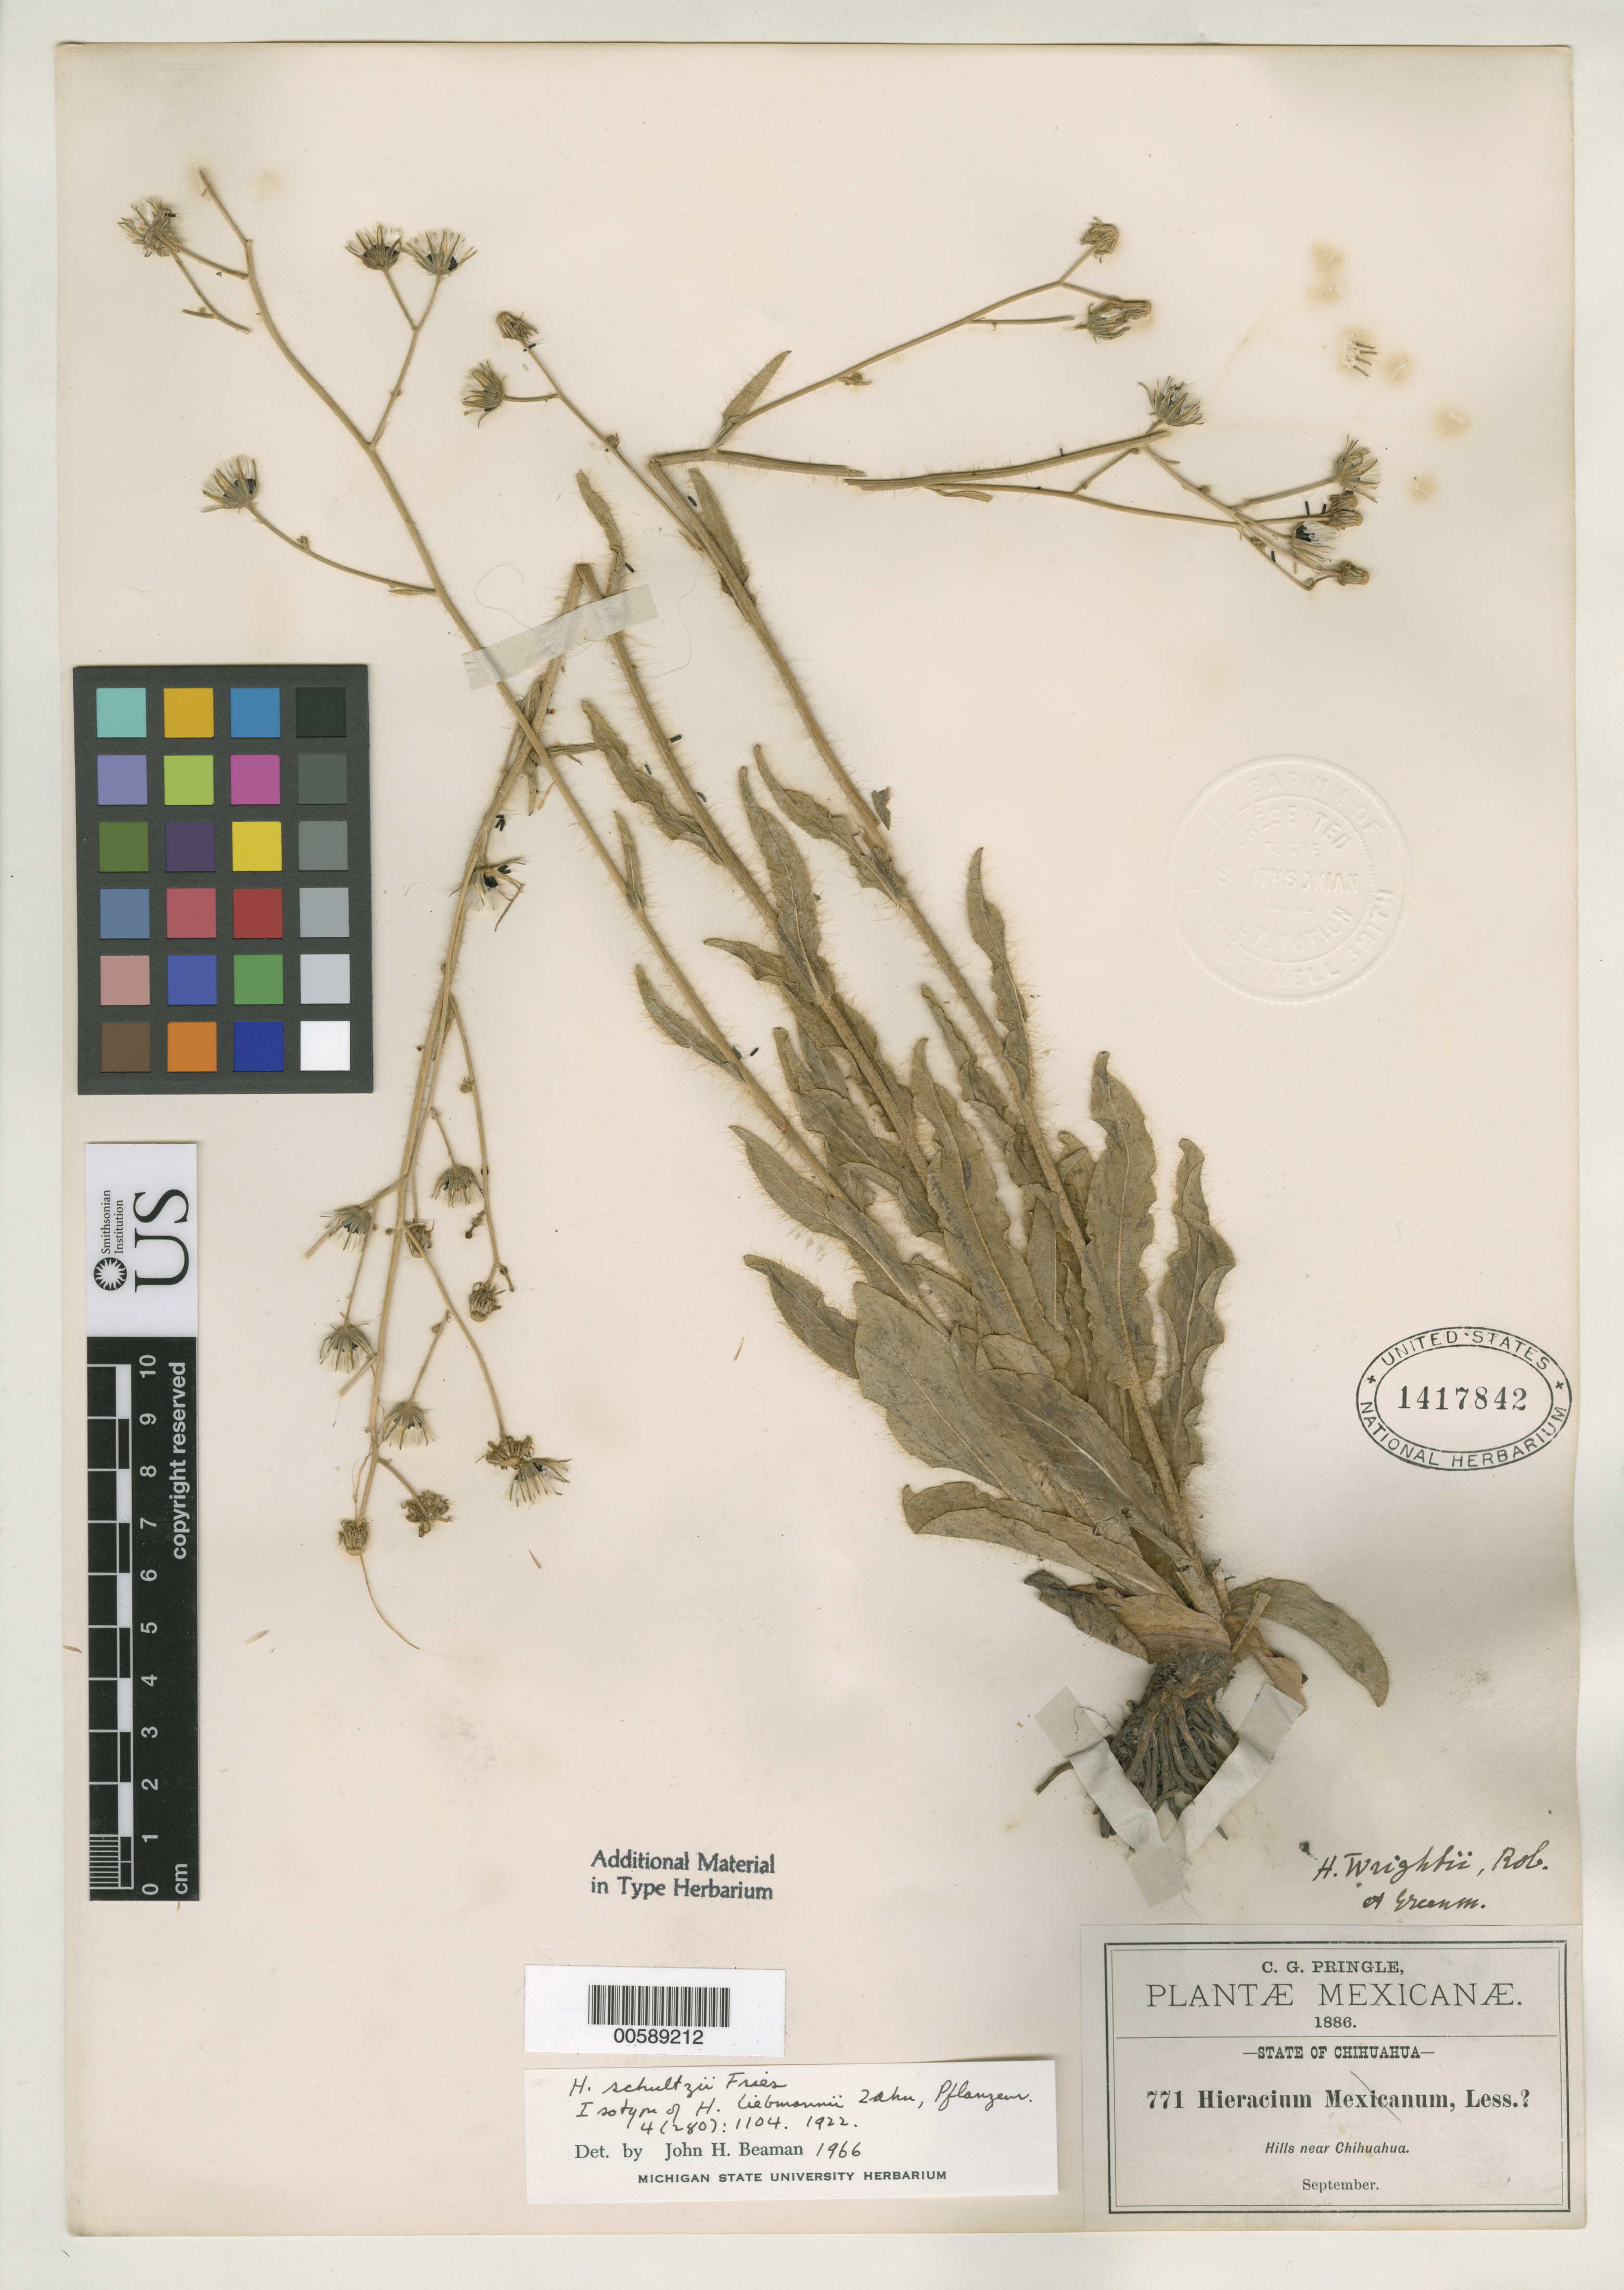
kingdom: Plantae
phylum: Tracheophyta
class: Magnoliopsida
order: Asterales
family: Asteraceae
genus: Hieracium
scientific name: Hieracium liebmannii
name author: Zahn in Engl.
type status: Isotype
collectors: C. G. Pringle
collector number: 771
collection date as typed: Sep 1886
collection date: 1886-09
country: Mexico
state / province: Chihuahua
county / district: Chihuahua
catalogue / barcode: US 1417842